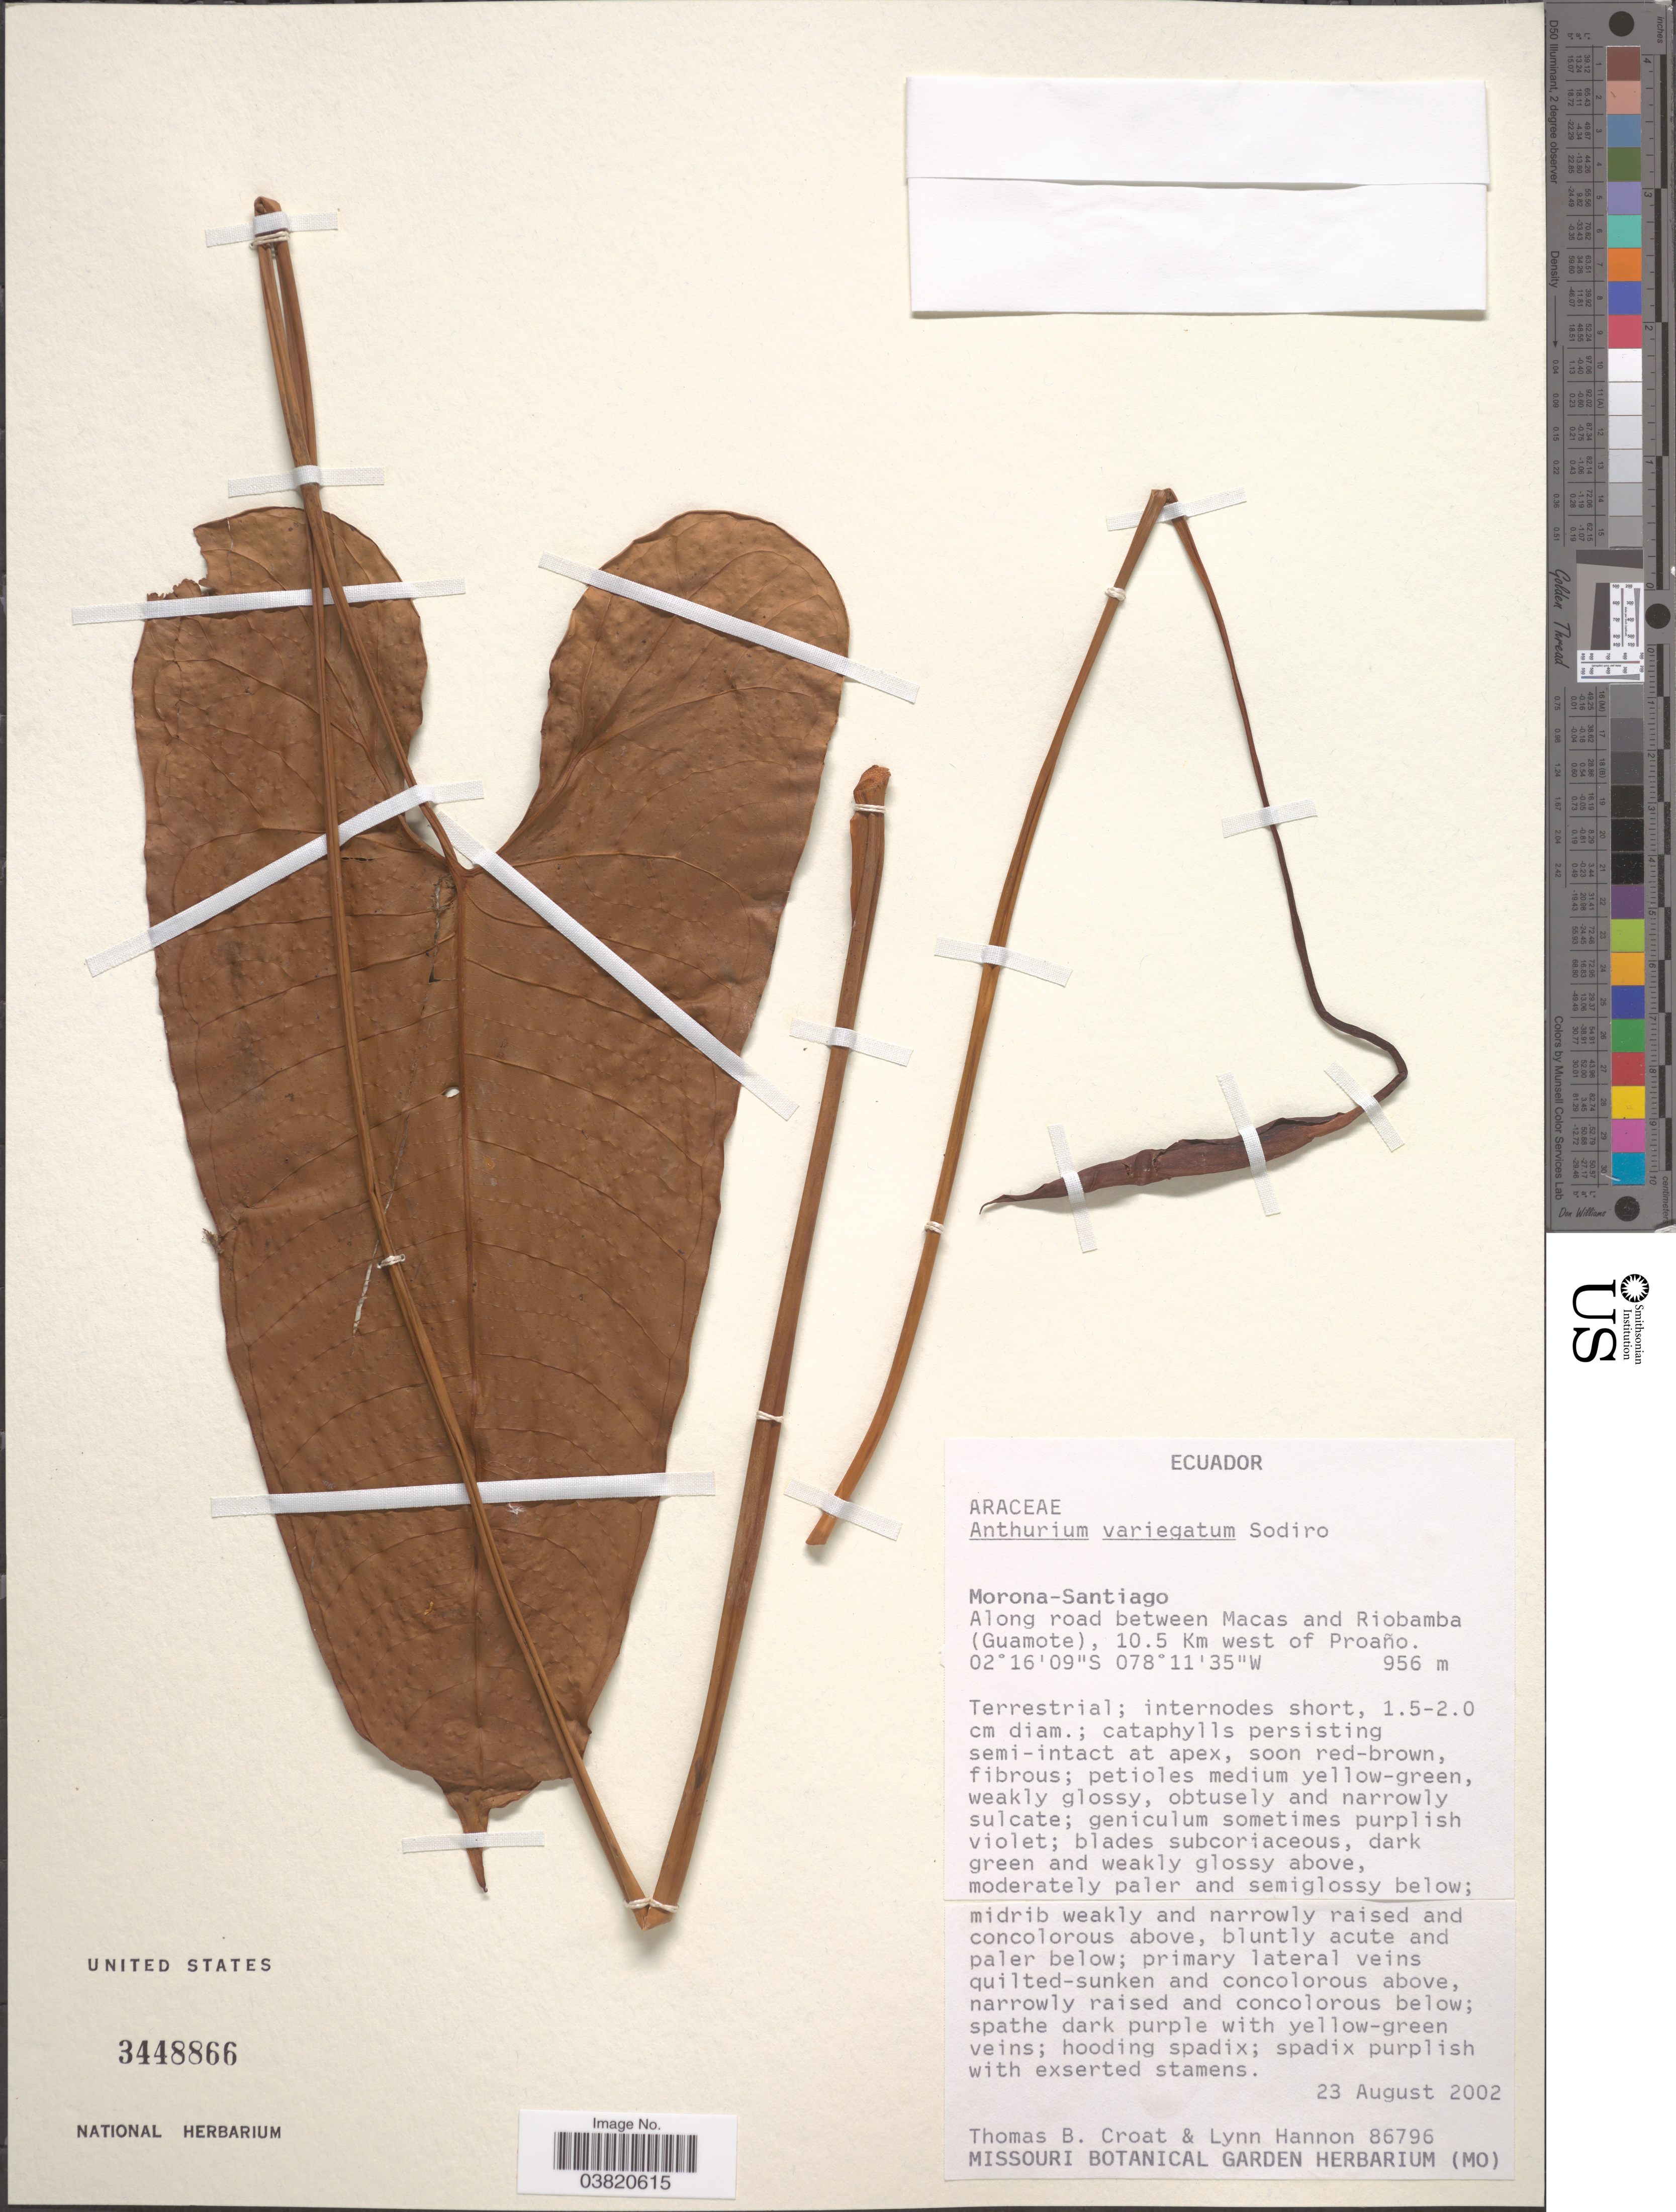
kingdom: Plantae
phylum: Tracheophyta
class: Liliopsida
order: Alismatales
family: Araceae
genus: Anthurium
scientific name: Anthurium variegatum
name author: Sodiro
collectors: T. B. Croat & L. Hannon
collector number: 86796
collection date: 2002-08-23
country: Ecuador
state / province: Morona-Santiago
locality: Along road between Macas and Riobamba (Guamote), 10.5 Km west of Proaño.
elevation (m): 956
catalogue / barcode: US 3448866